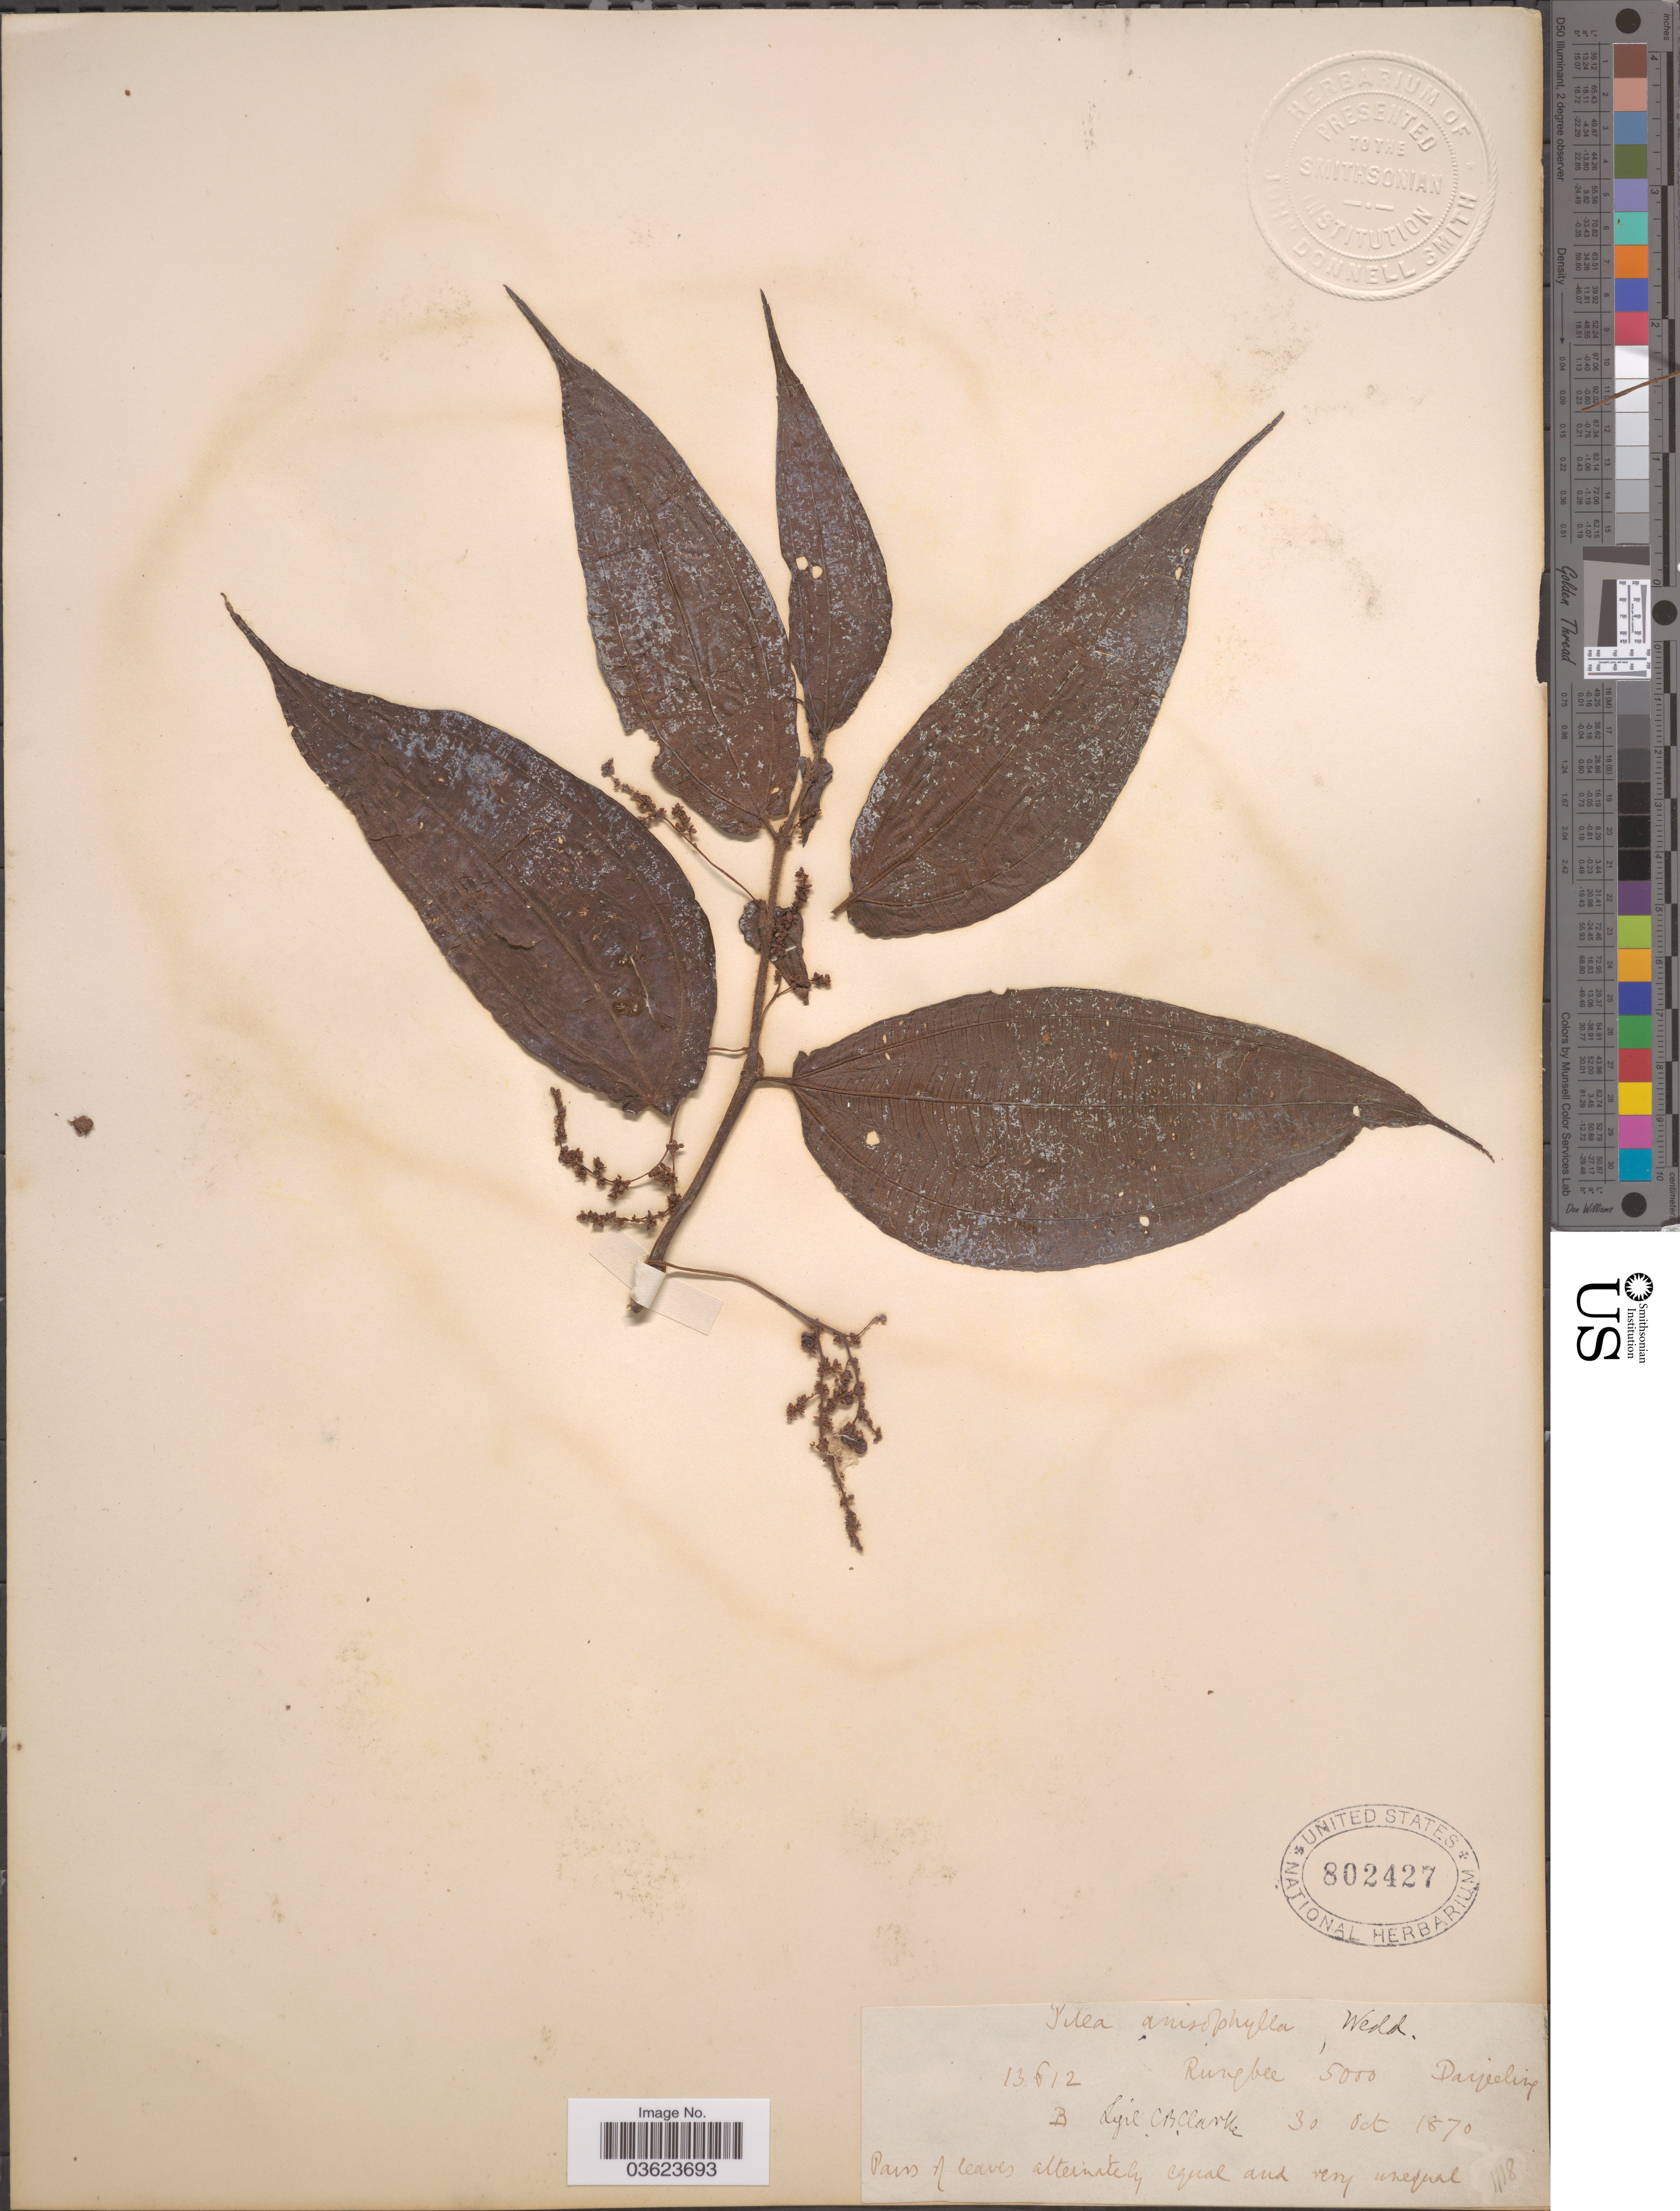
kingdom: Plantae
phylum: Tracheophyta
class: Magnoliopsida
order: Rosales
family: Urticaceae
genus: Pilea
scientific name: Pilea anisophylla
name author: Wedd.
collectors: C. B. Clarke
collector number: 13612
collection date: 1870-10-30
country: India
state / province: West Bengal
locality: Darjeeling.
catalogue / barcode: US 802427